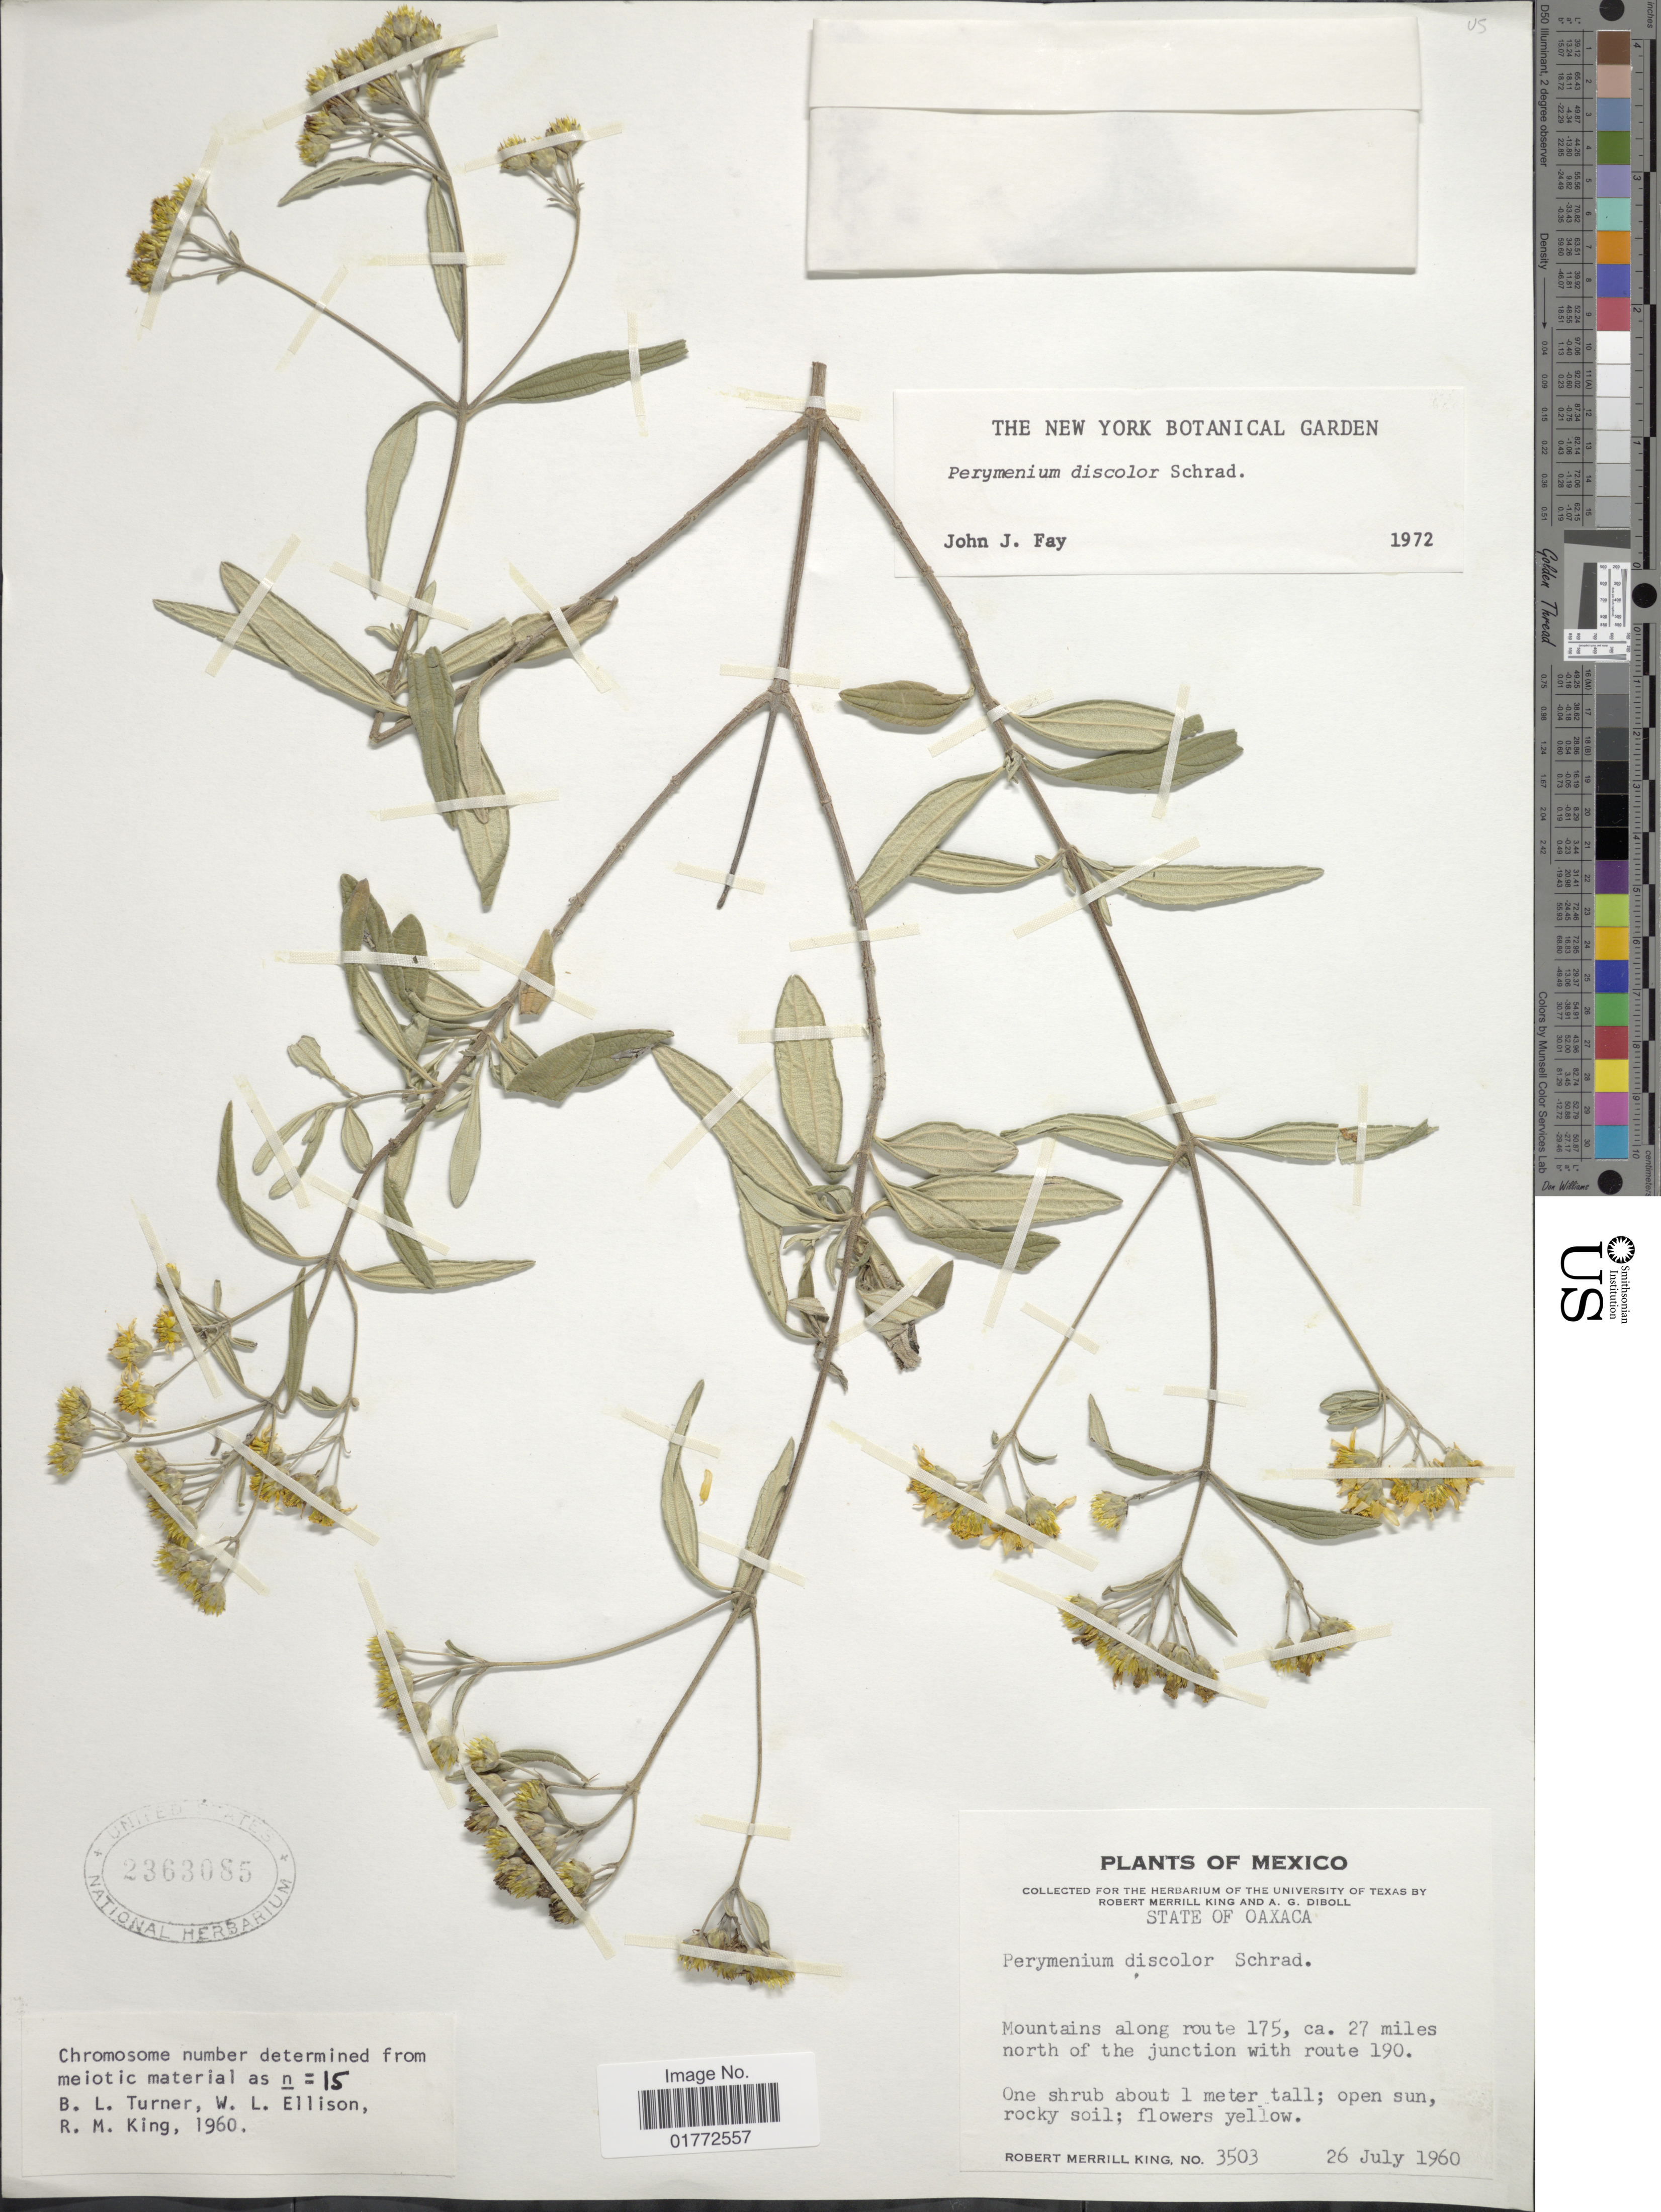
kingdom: Plantae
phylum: Tracheophyta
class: Magnoliopsida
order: Asterales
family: Asteraceae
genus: Perymenium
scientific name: Perymenium discolor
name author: Schrad.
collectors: R. M. King & A. Diboll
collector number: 3503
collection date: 1960-07-26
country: Mexico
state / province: Oaxaca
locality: Mountains along route 175, ca. 27 miles north of the junction with route 190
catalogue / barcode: US 2363085